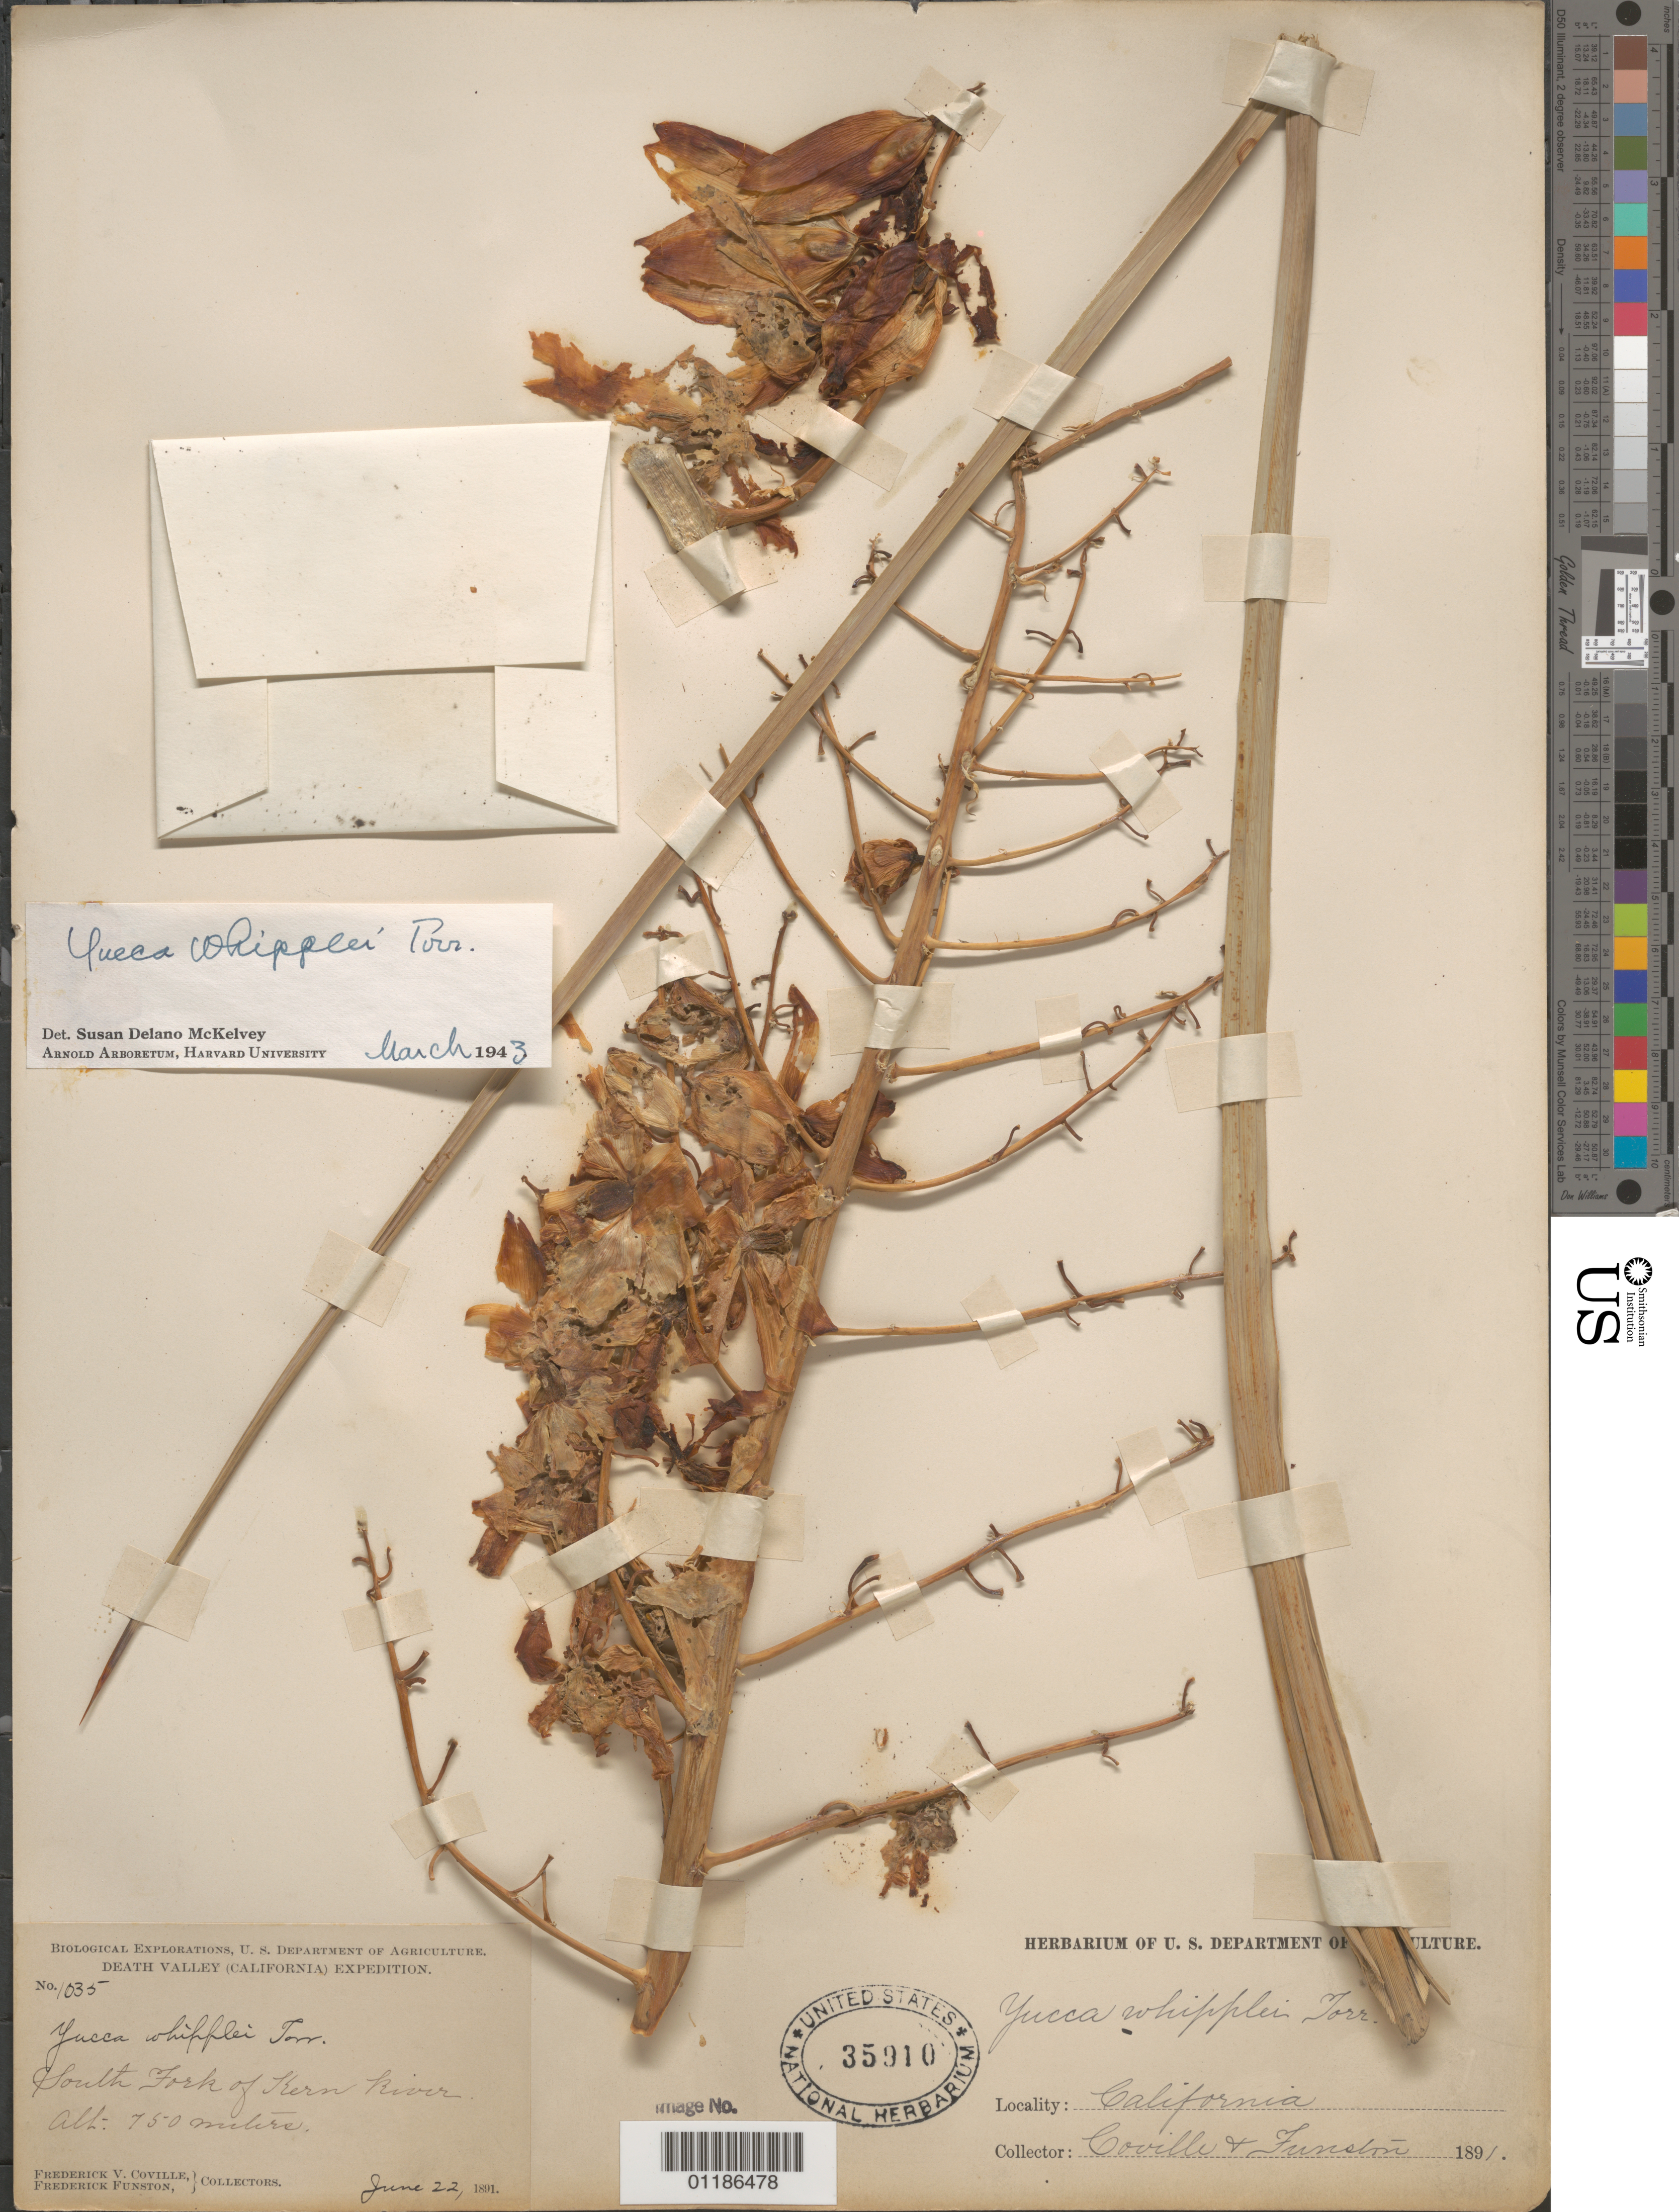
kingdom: Plantae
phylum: Tracheophyta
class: Liliopsida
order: Asparagales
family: Asparagaceae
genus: Yucca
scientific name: Yucca whipplei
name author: Torr.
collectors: F. V. Coville & F. Funston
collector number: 1035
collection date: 1891-06-22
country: United States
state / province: California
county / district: Kern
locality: South Fork of Kern River.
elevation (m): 750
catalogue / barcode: US 35910